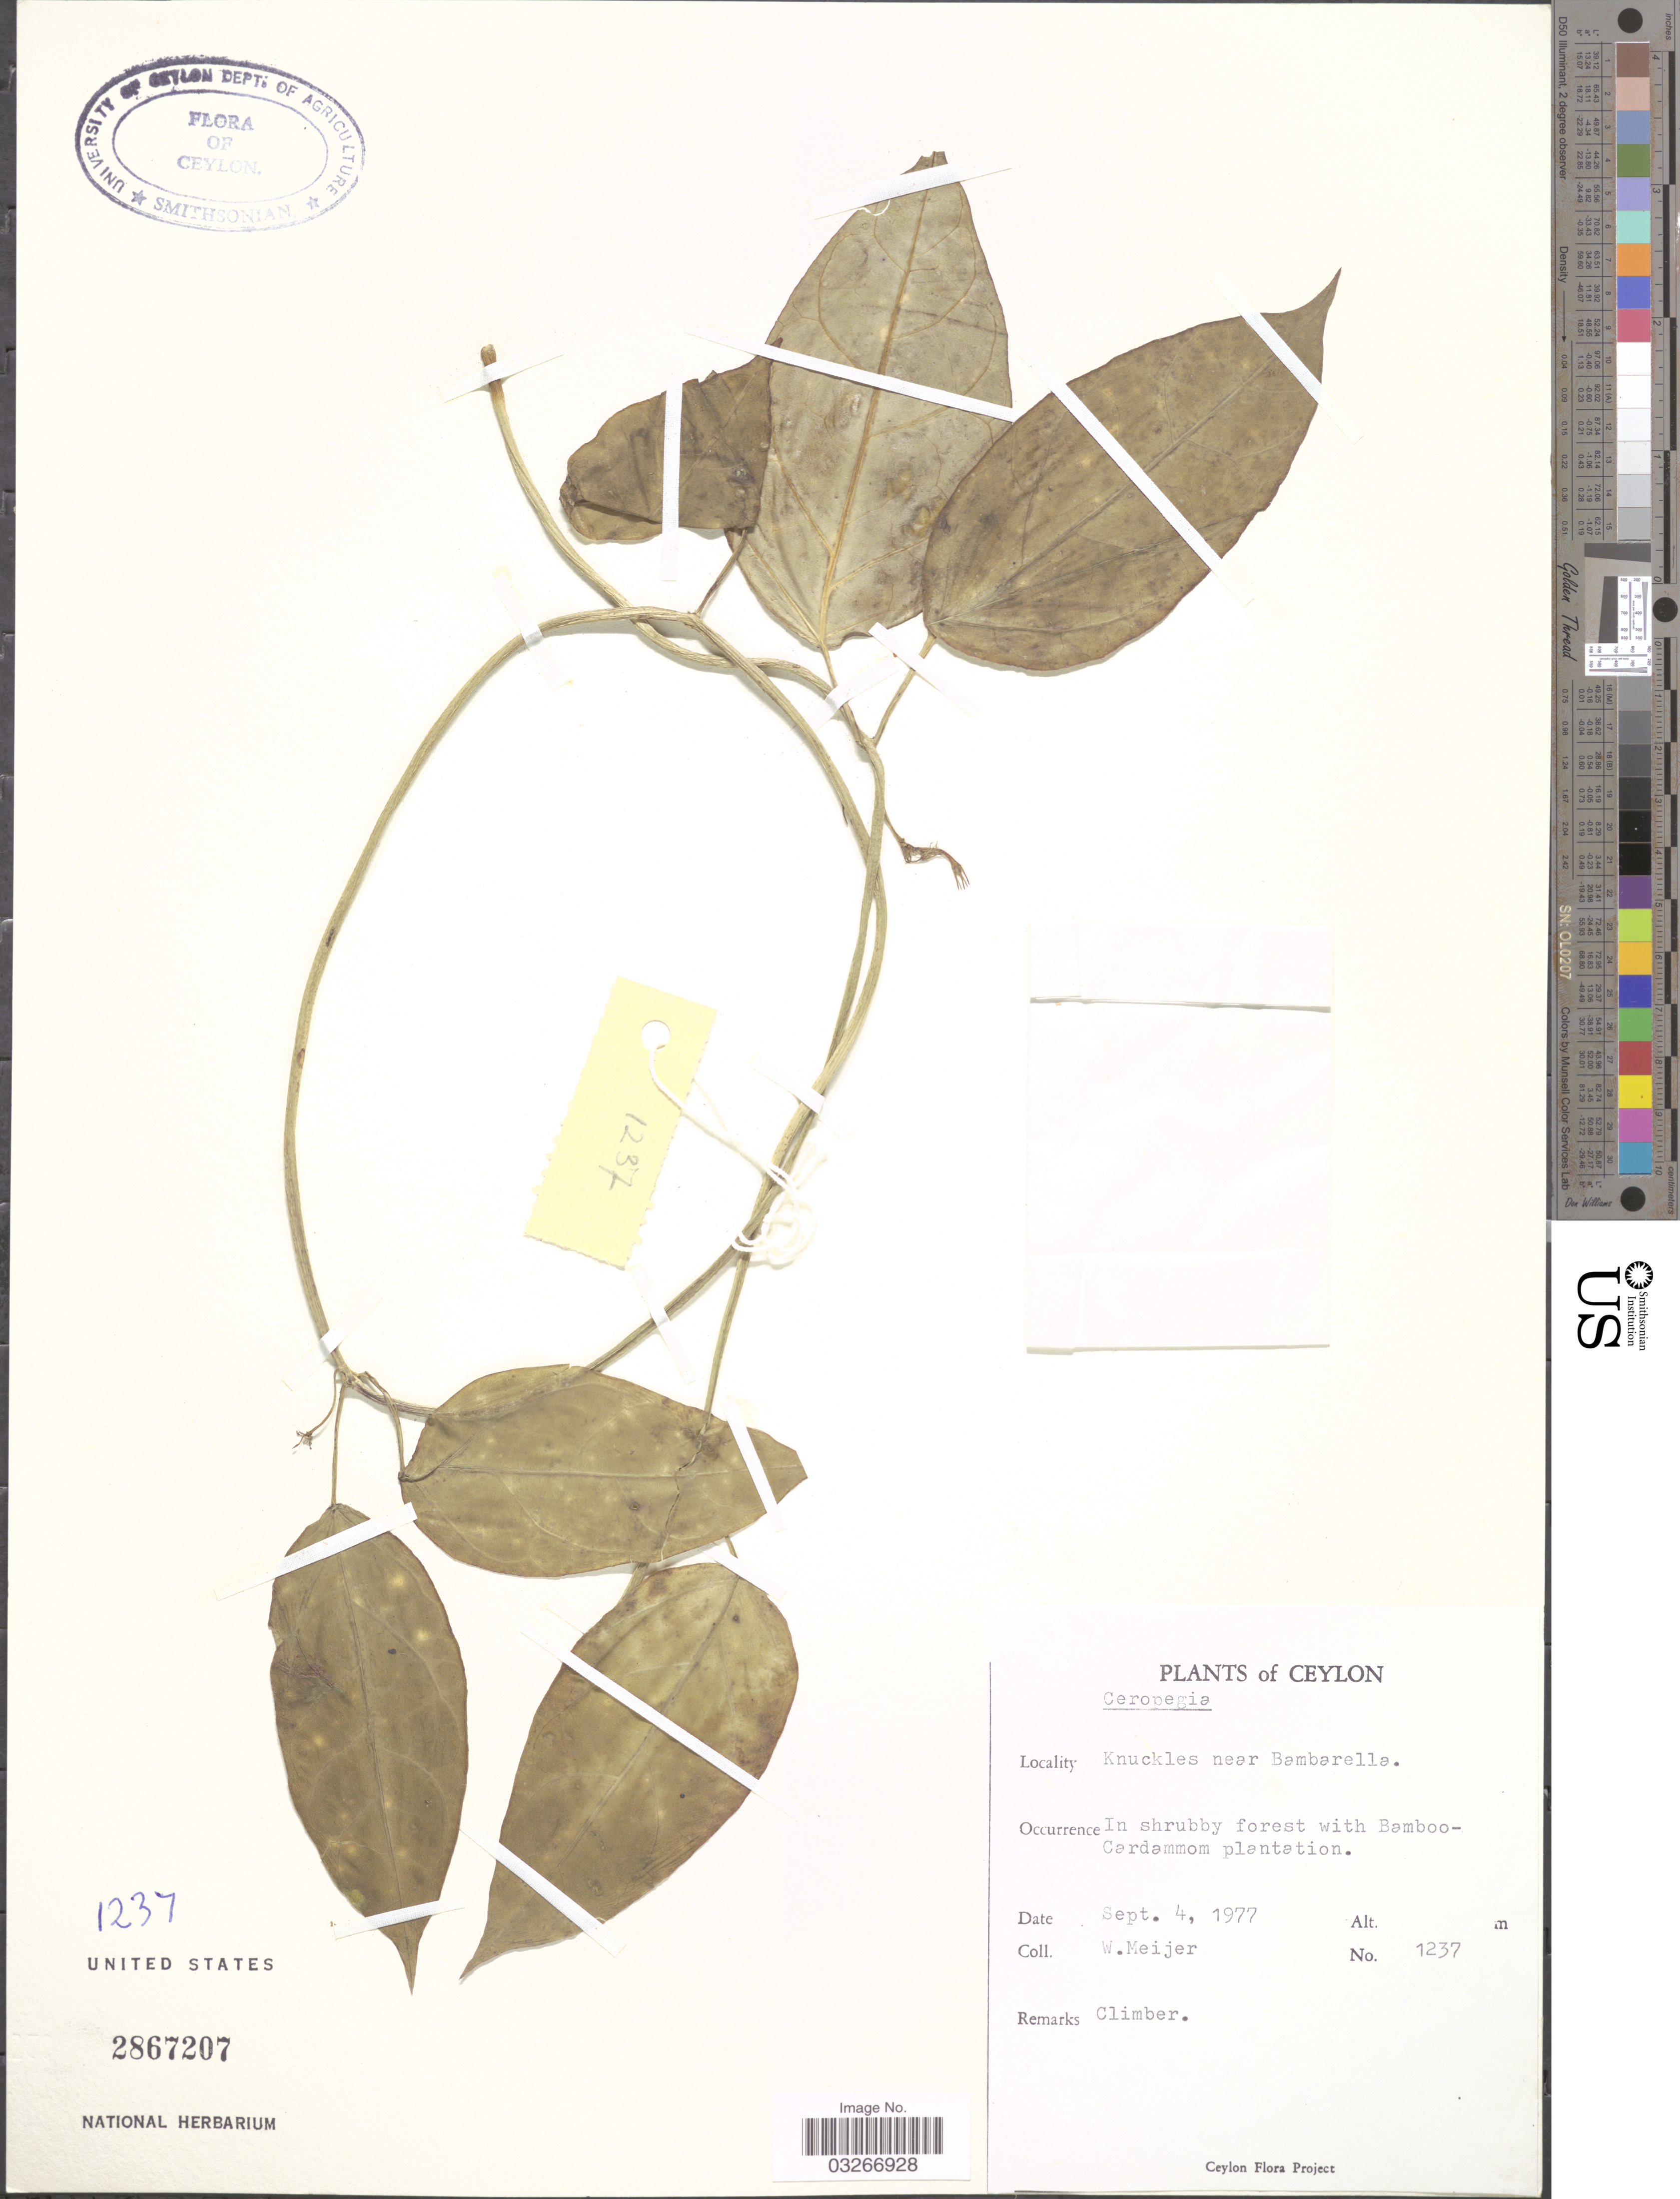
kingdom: Plantae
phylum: Tracheophyta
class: Magnoliopsida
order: Gentianales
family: Apocynaceae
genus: Ceropegia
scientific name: Ceropegia sp.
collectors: W. Meijer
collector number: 1237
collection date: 1977-09-04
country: Sri Lanka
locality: Ceylon. Knuckles near Bambarella.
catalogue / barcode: US 2867207